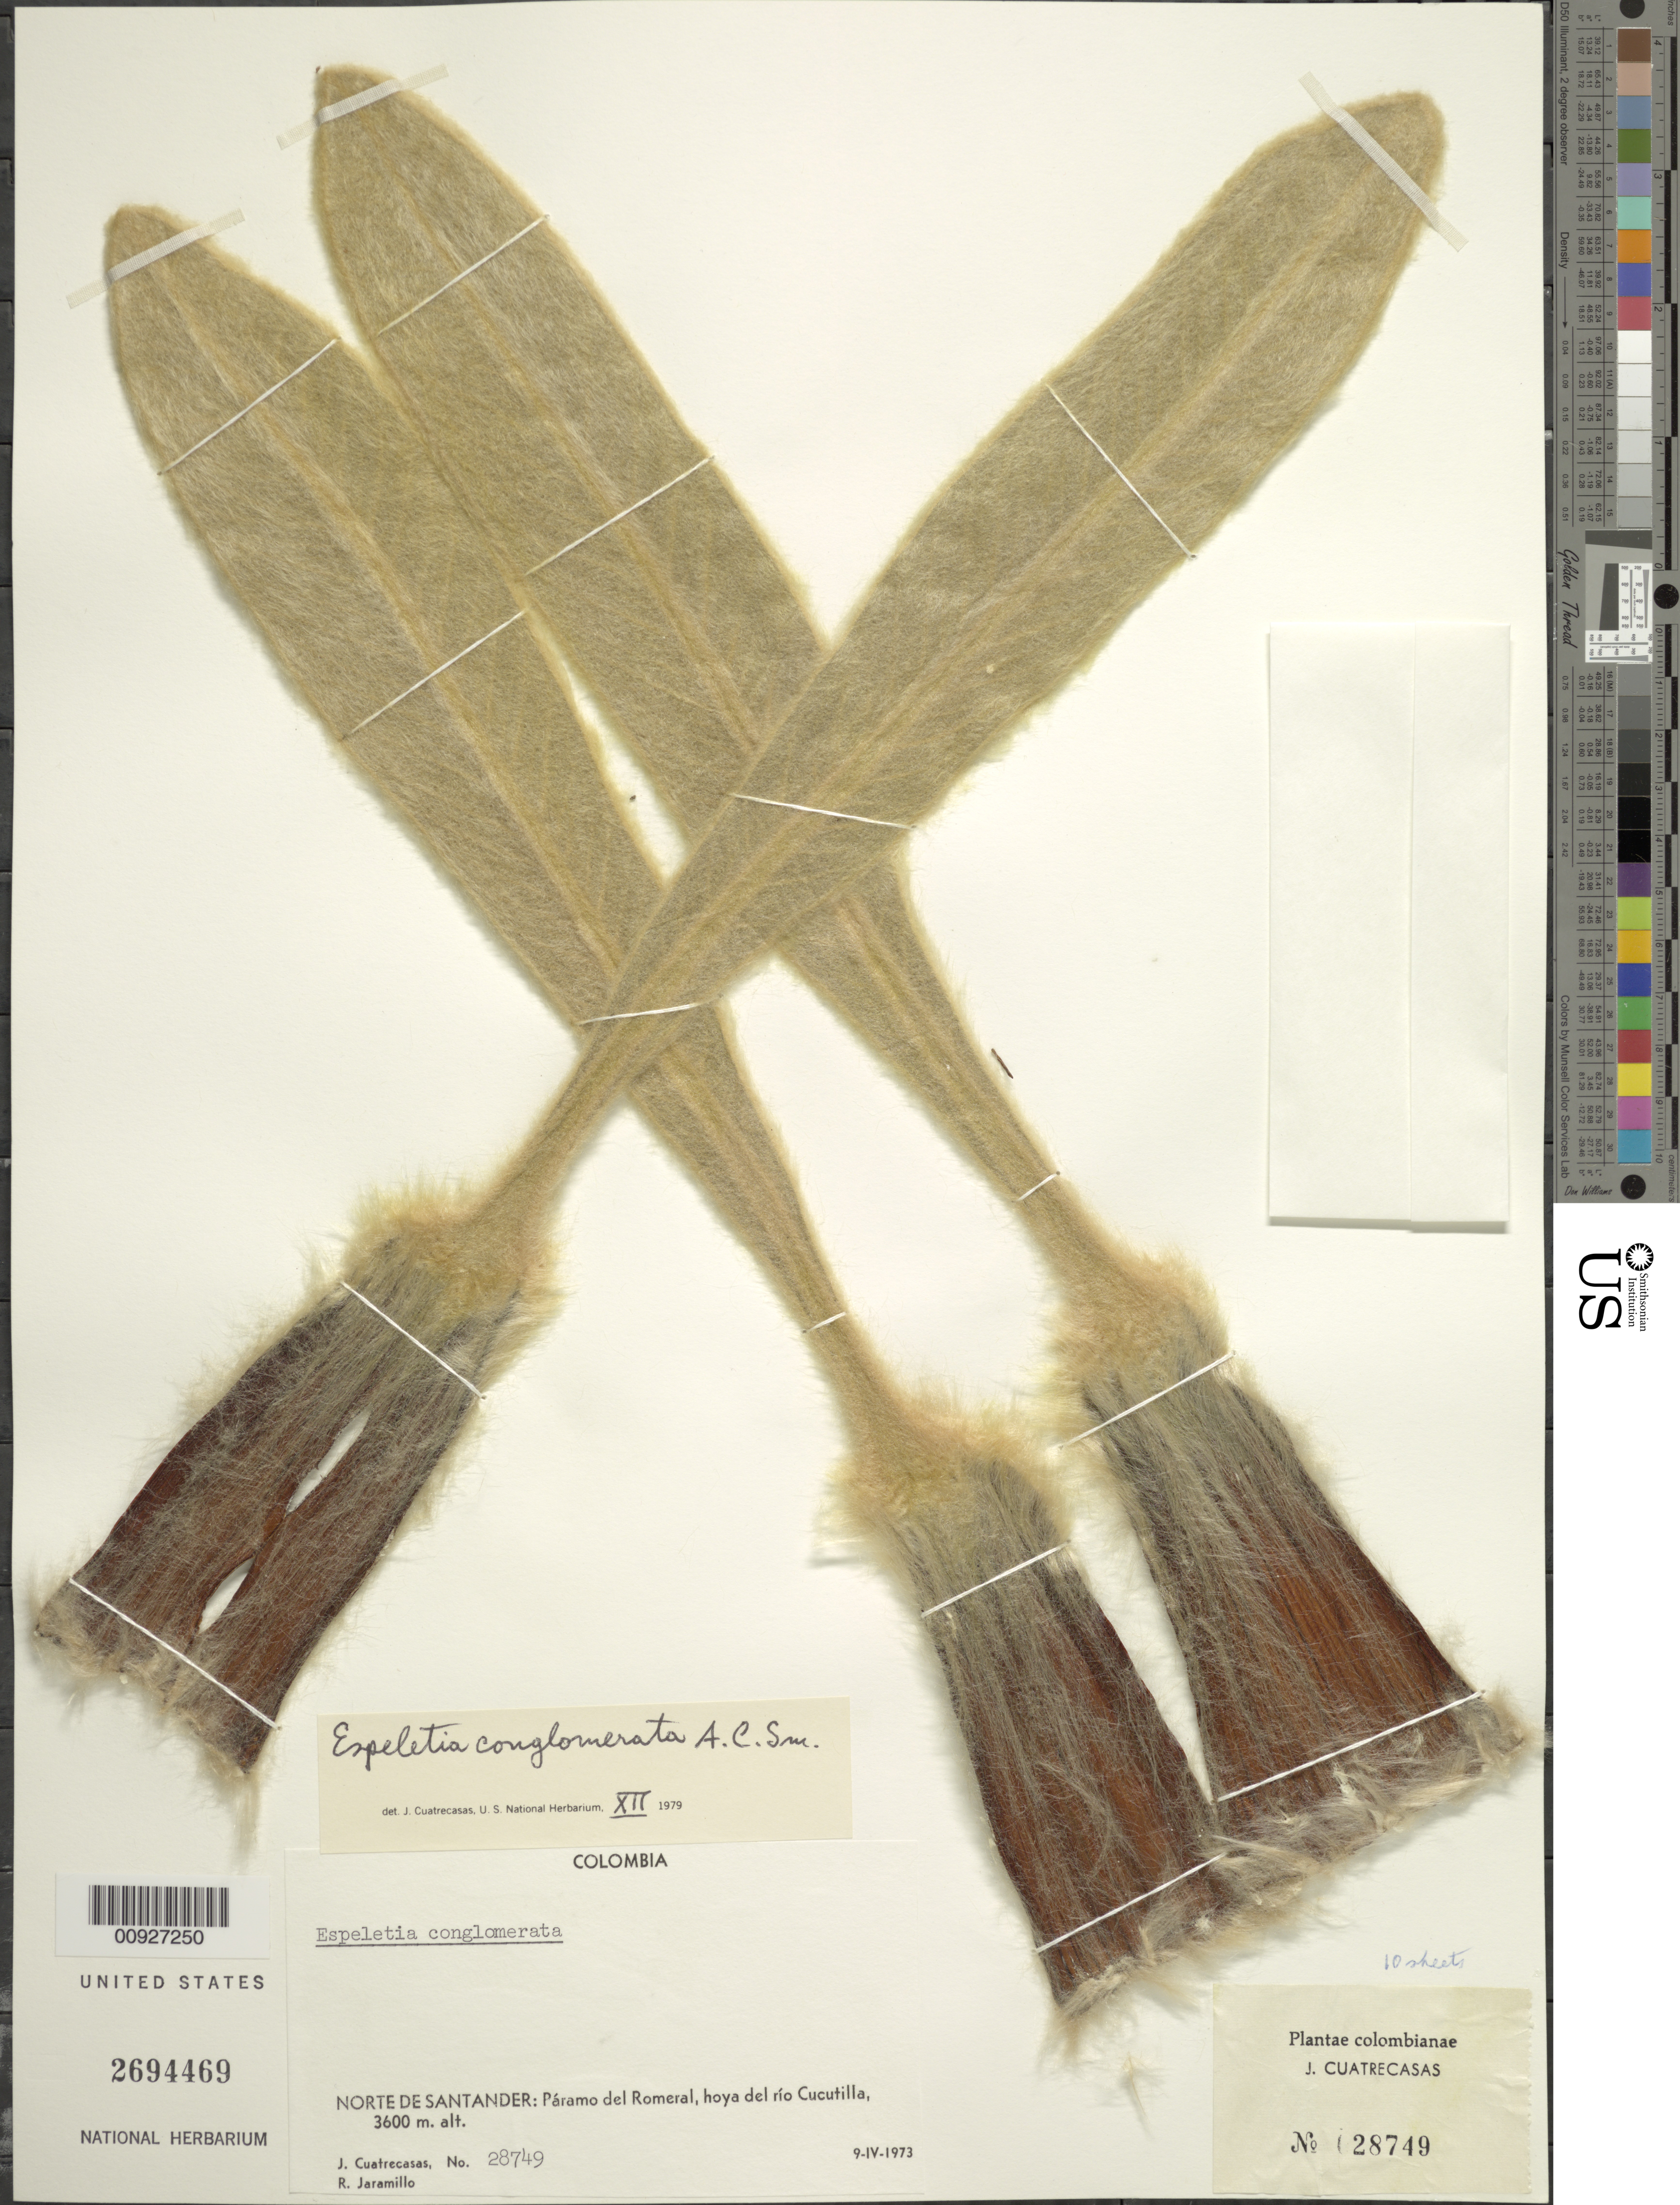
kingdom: Plantae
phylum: Tracheophyta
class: Magnoliopsida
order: Asterales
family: Asteraceae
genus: Espeletia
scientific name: Espeletia conglomerata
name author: A.C. Sm.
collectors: J. Cuatrecasas & R. Jaramillo M.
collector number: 28749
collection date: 1973-04-09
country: Colombia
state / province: Norte de Santander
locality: P. del Romeral. P. del Romeral, hoya del río Cucutilla.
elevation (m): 3600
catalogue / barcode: US 2694469